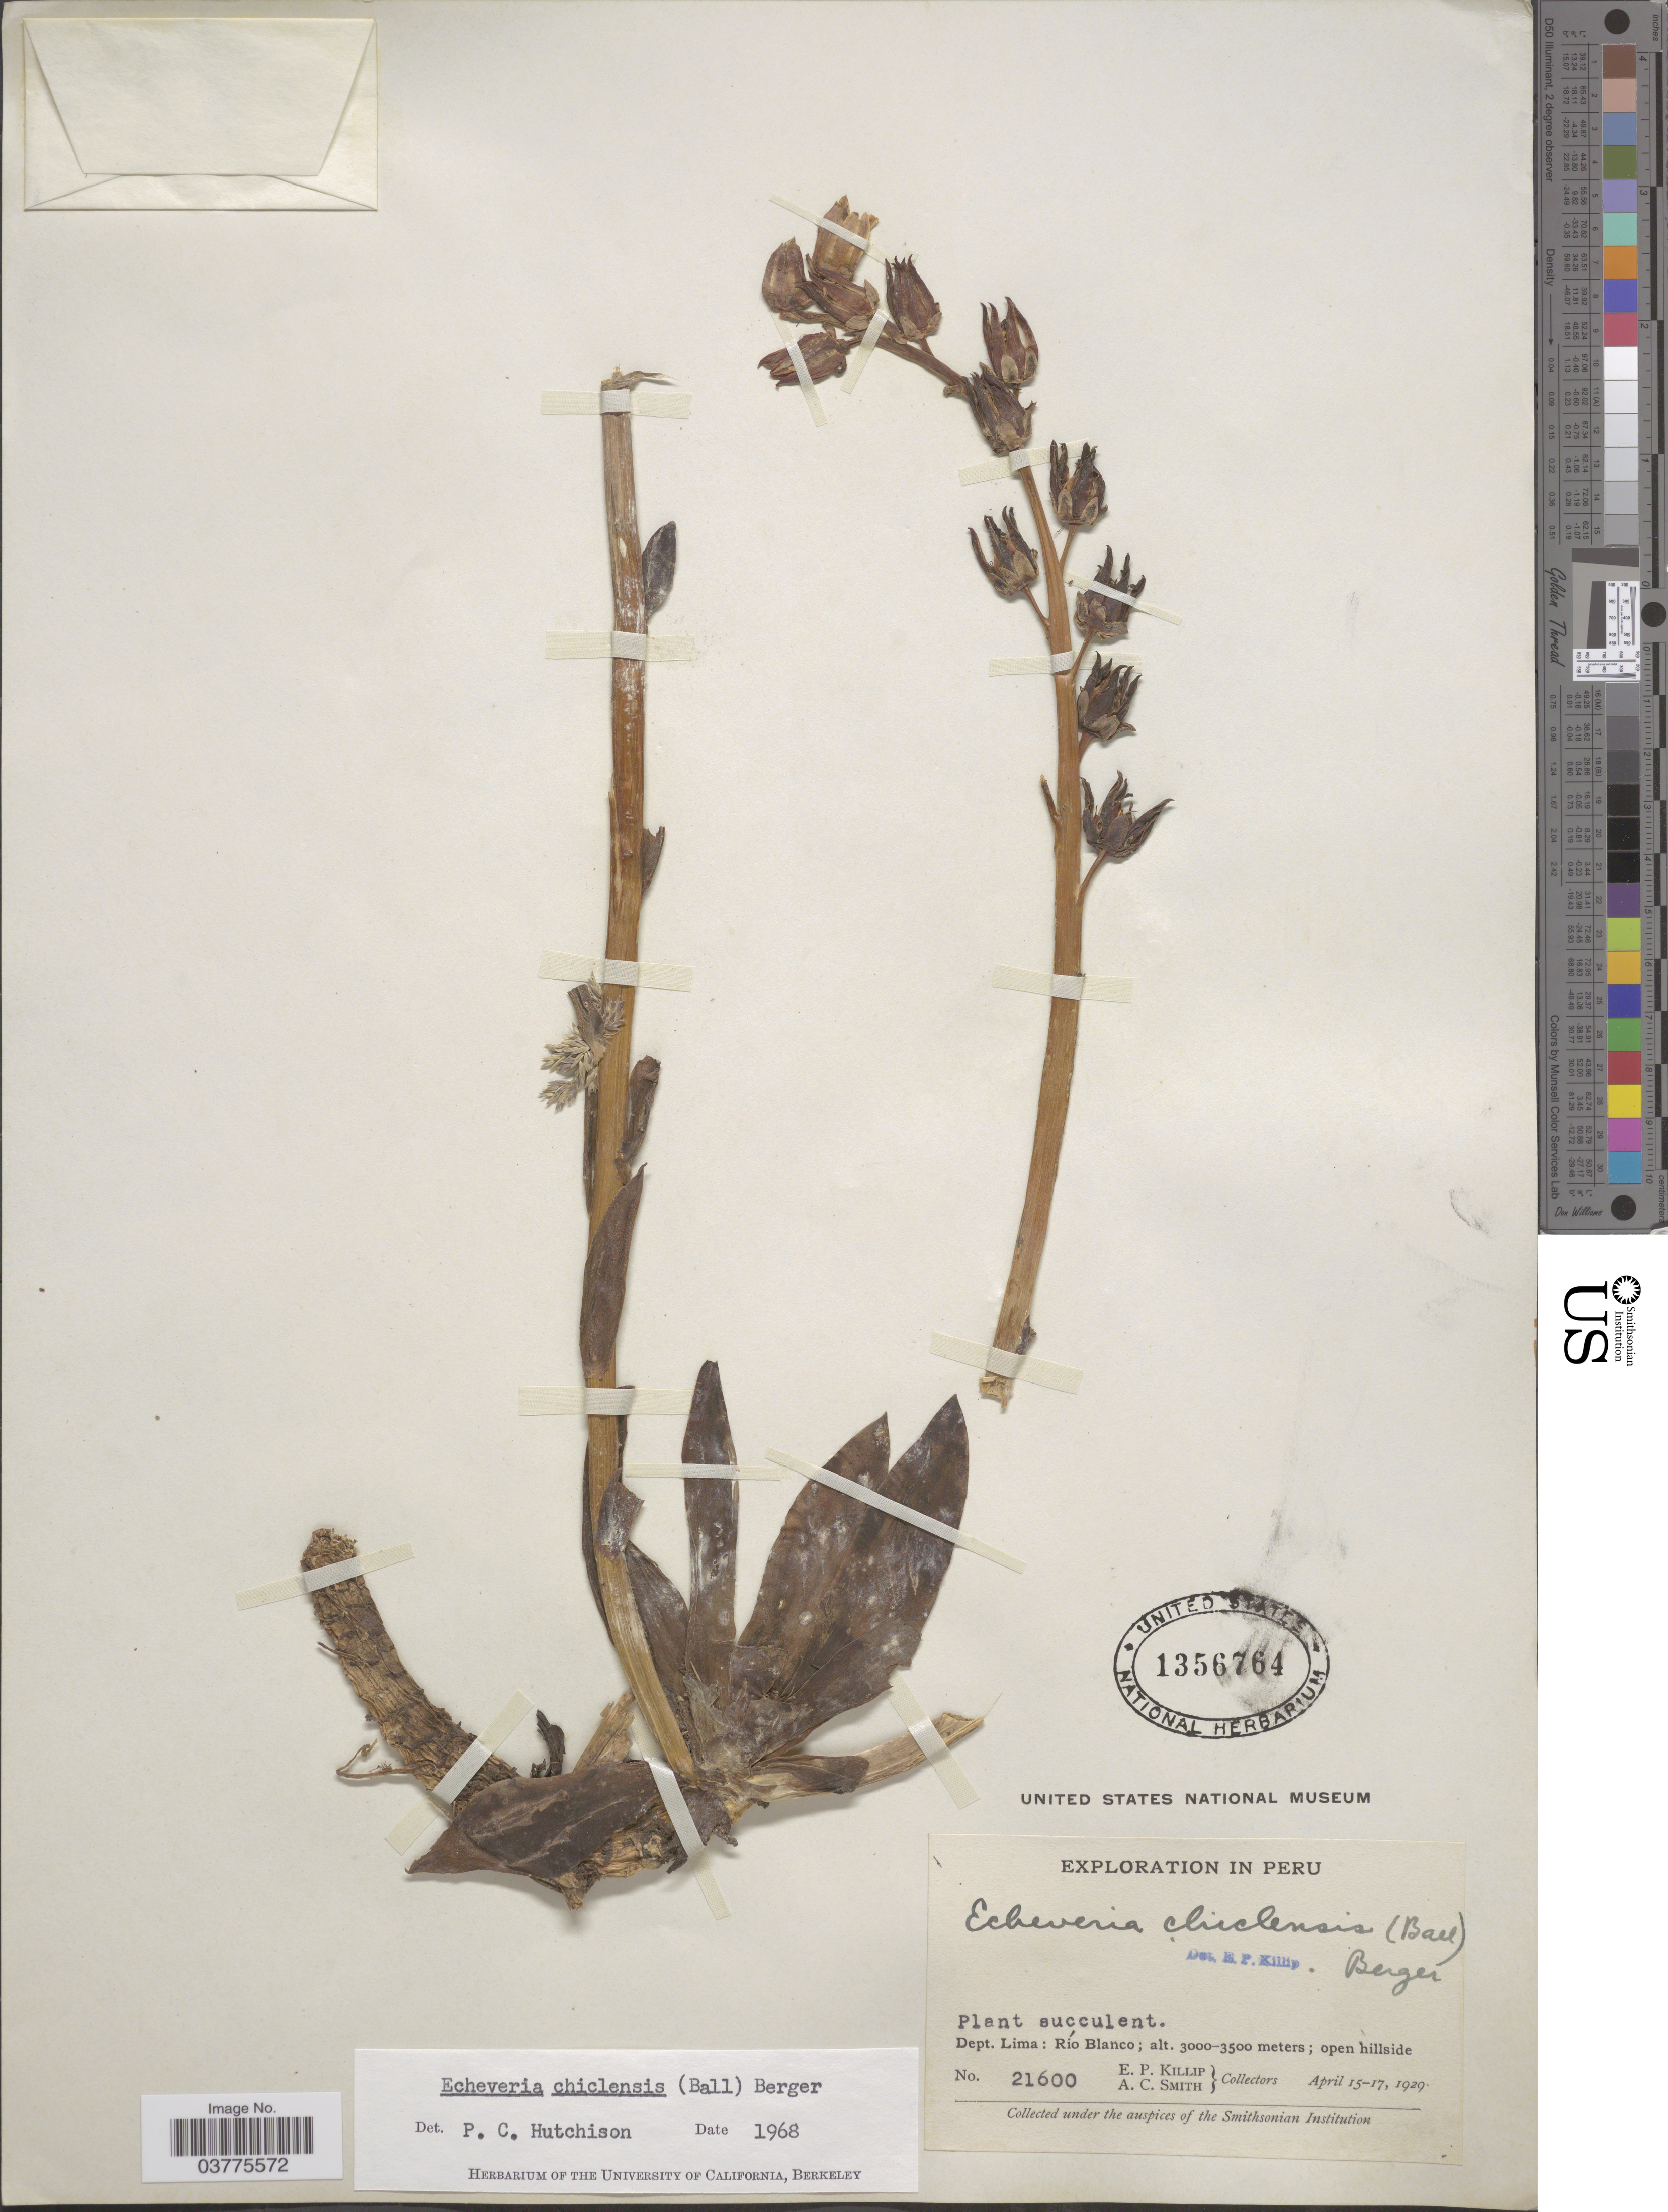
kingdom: Plantae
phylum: Tracheophyta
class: Magnoliopsida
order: Saxifragales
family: Crassulaceae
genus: Echeveria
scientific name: Echeveria chiclensis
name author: (Ball) A. Berger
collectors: E. P. Killip & A. C. Smith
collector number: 21600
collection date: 1929-04-15/1929-04-17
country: Peru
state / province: Lima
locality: Dept. Lima: Río Blanco.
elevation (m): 3000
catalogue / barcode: US 1356764